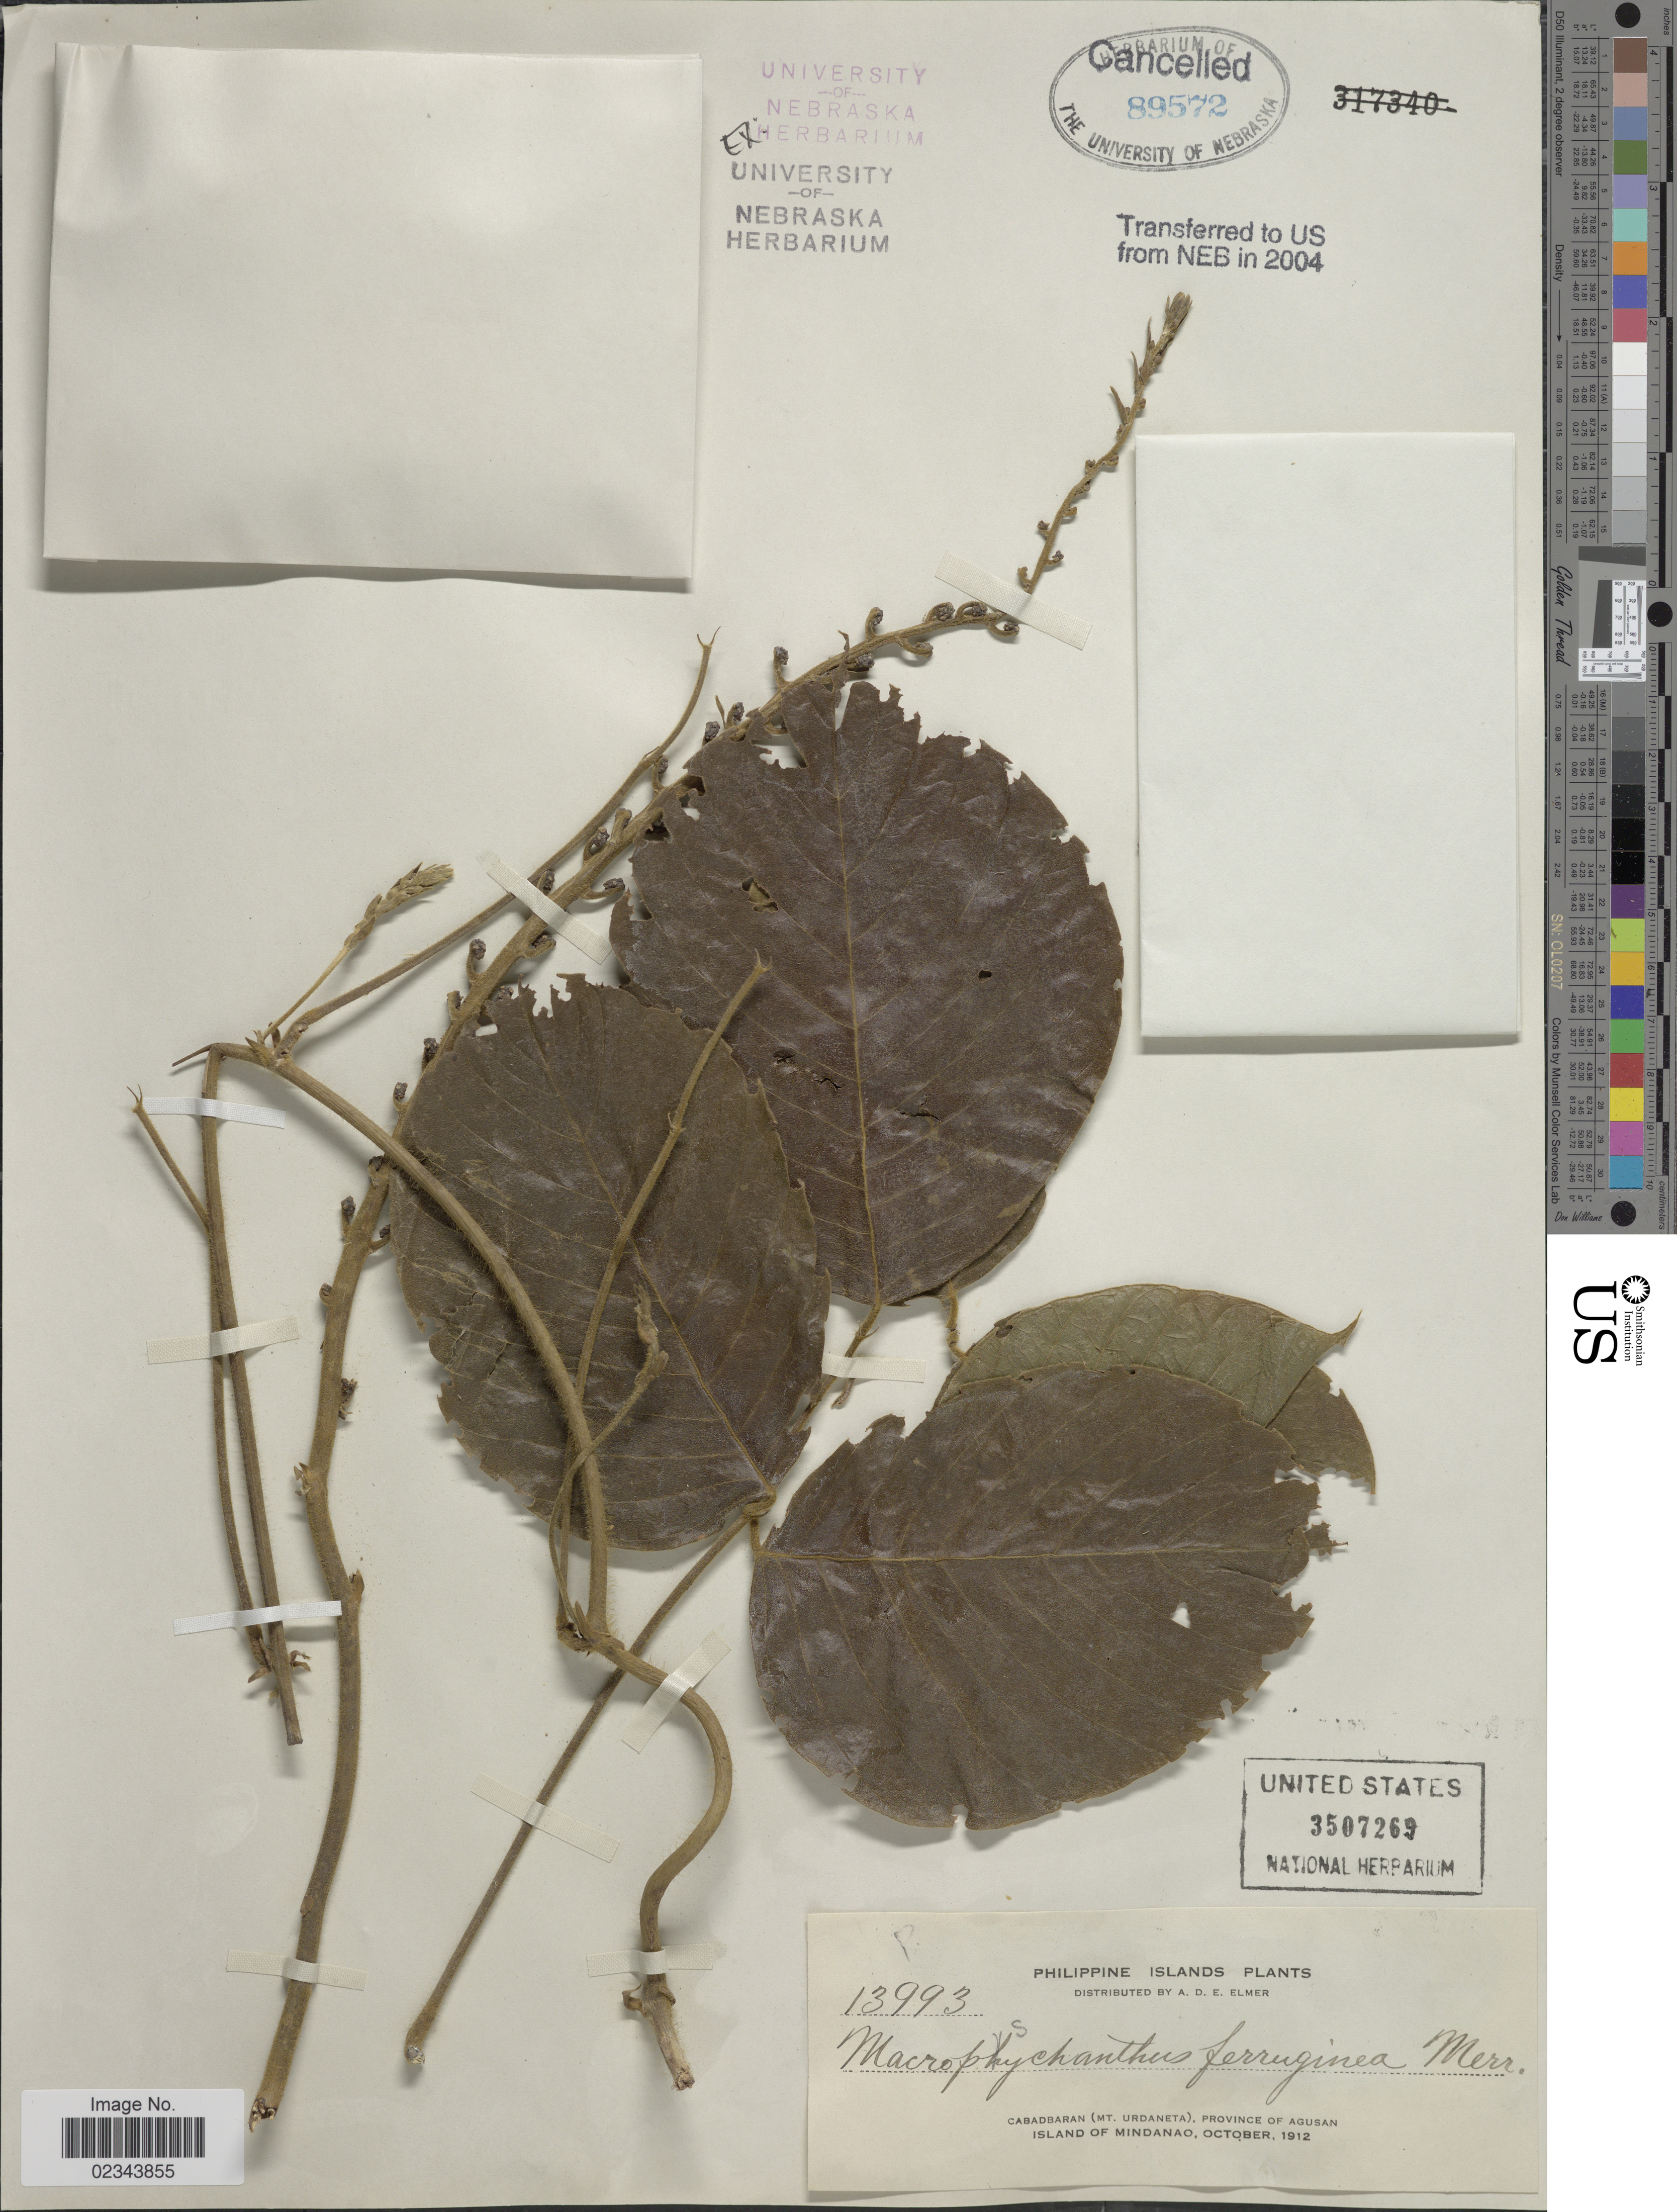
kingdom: Plantae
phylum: Tracheophyta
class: Magnoliopsida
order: Fabales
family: Fabaceae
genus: Macropsychanthus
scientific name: Macropsychanthus ferrugineus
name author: Merr.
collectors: A. D. E. Elmer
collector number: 13993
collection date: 1912-10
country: Philippines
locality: Cabadbaran (Mt. Urdaneta) Province of Agusan. Island of Mindanao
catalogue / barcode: US 3507269